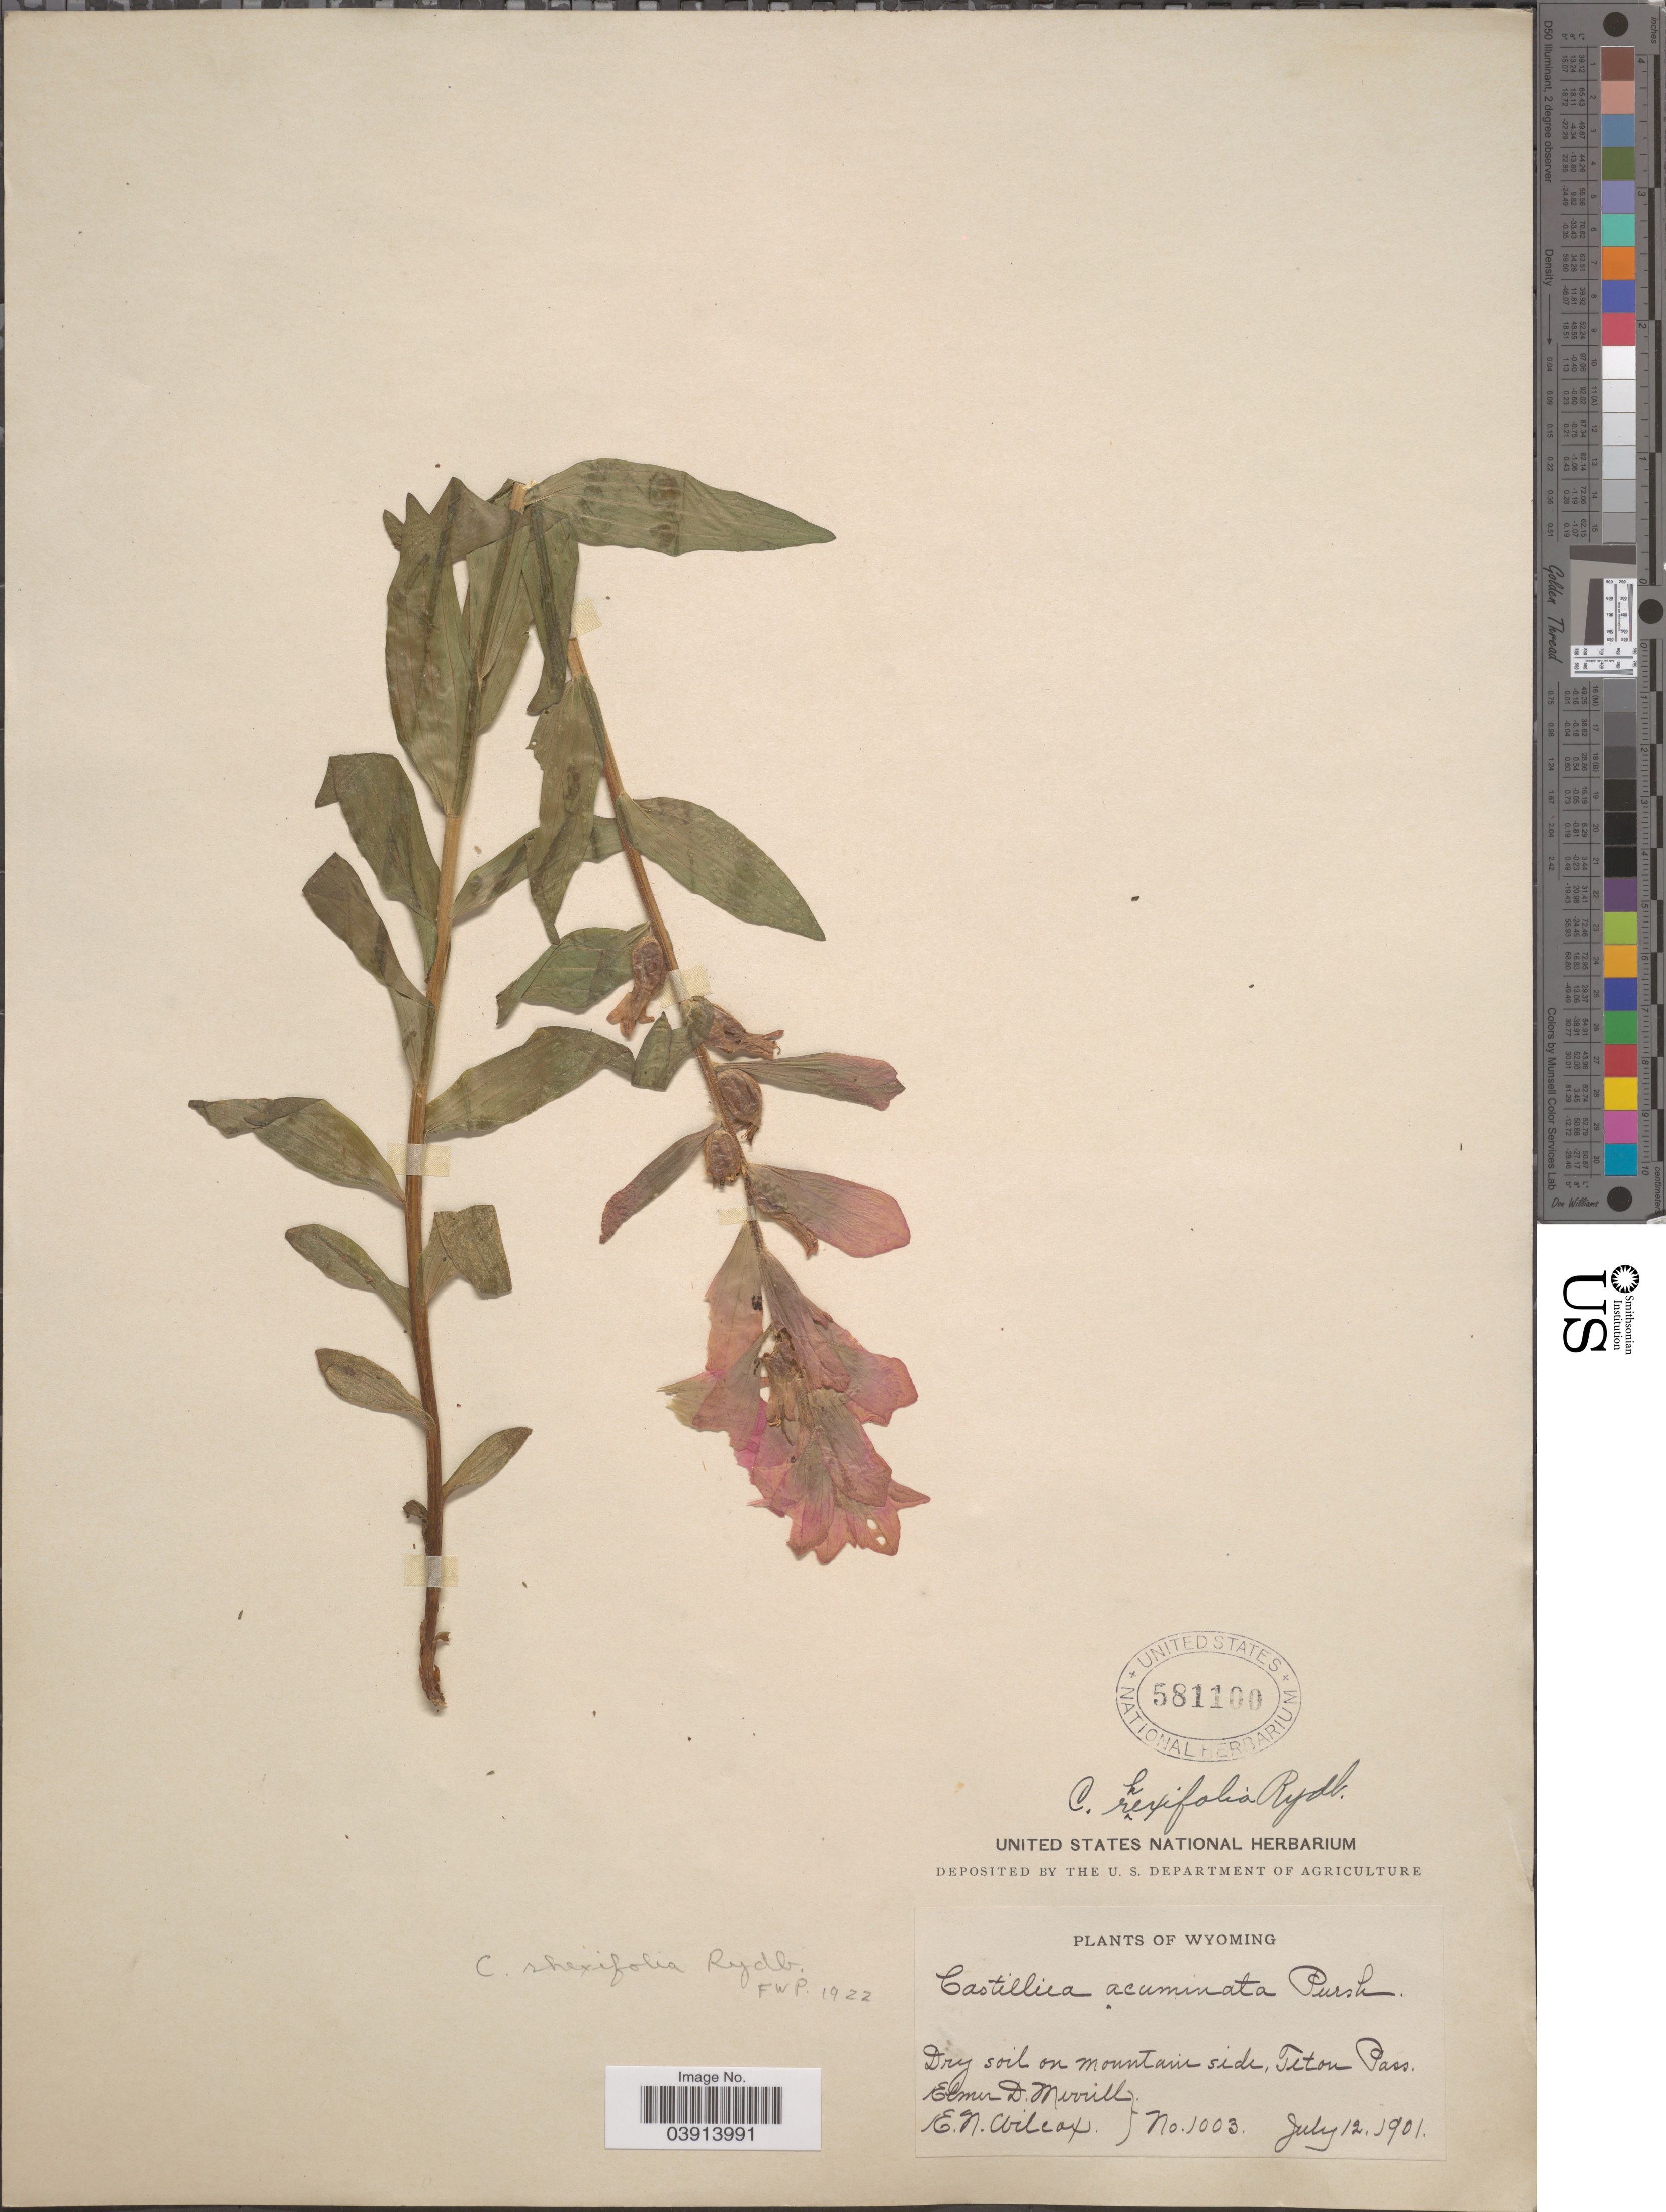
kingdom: Plantae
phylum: Tracheophyta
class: Magnoliopsida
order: Lamiales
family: Orobanchaceae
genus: Castilleja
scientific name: Castilleja rhexiifolia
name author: Rydb.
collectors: E. D. Merrill & E. Wilcox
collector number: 1003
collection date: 1901-07-12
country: United States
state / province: Wyoming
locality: On mountain side, Teton Pass.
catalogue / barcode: US 581100